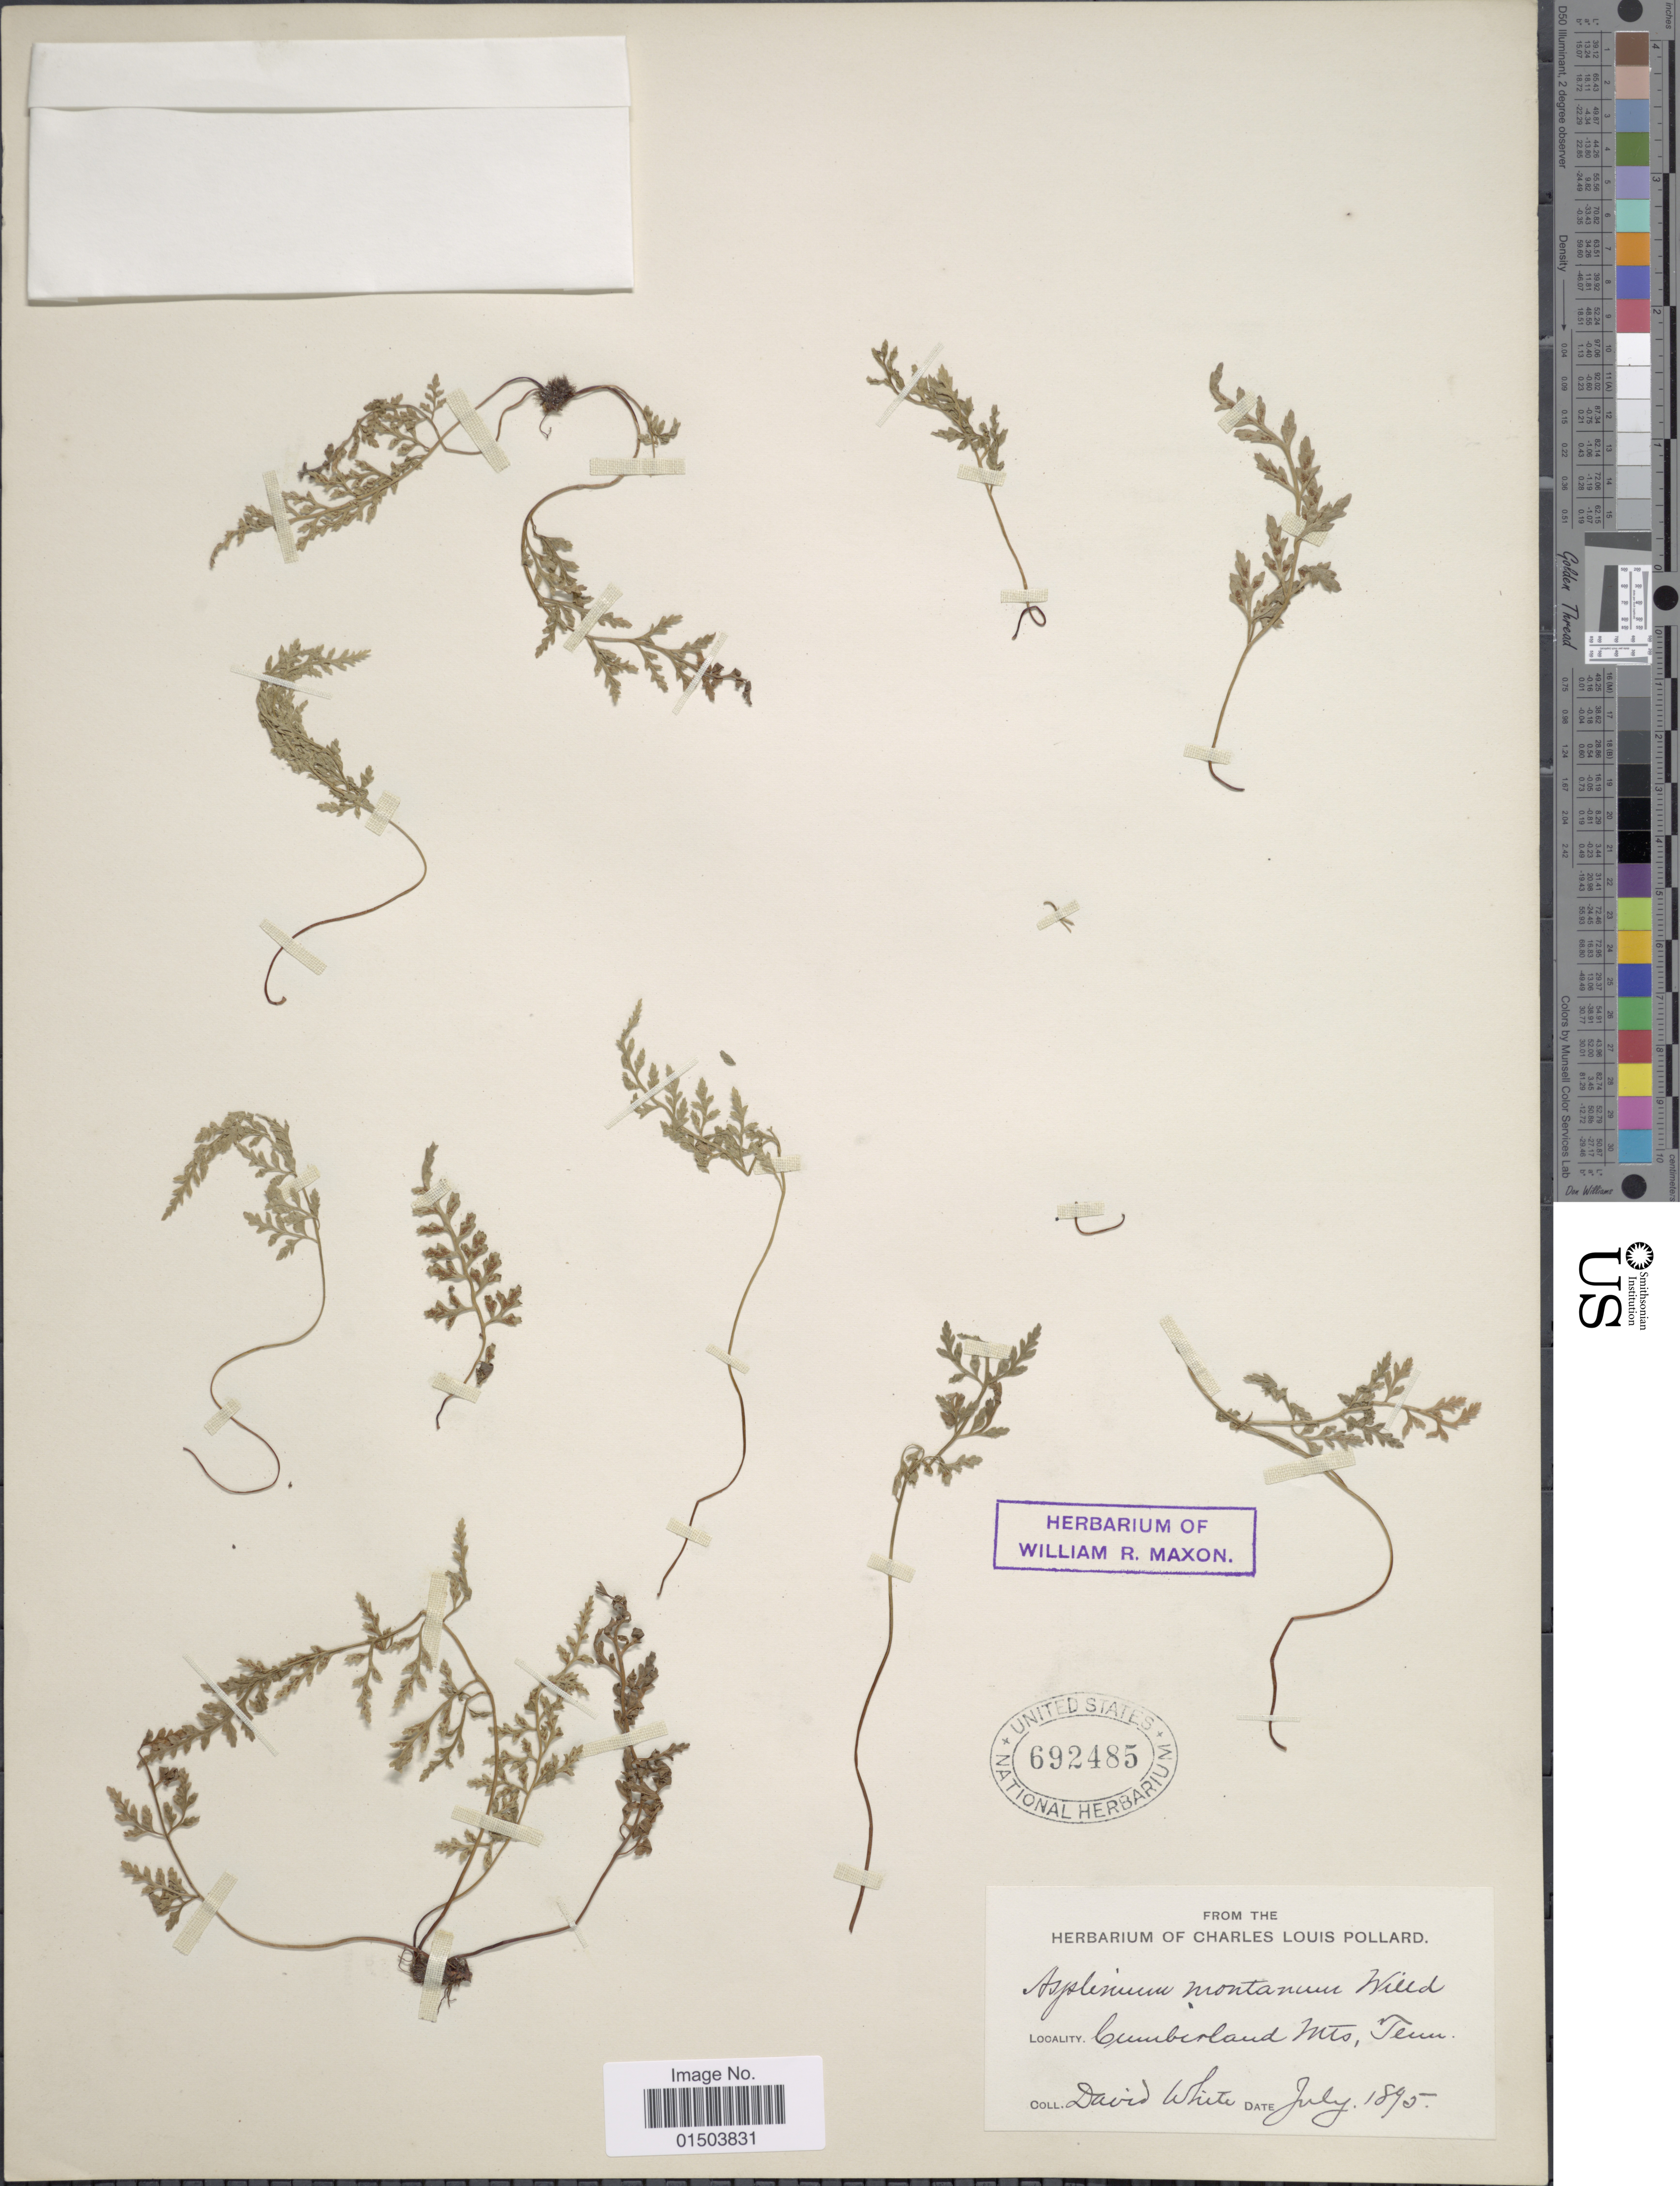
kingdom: Plantae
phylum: Tracheophyta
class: Polypodiopsida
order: Polypodiales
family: Aspleniaceae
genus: Asplenium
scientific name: Asplenium montanum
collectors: D. White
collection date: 1895-07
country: United States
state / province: Tennessee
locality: Cumberland Mts.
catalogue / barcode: US 692485